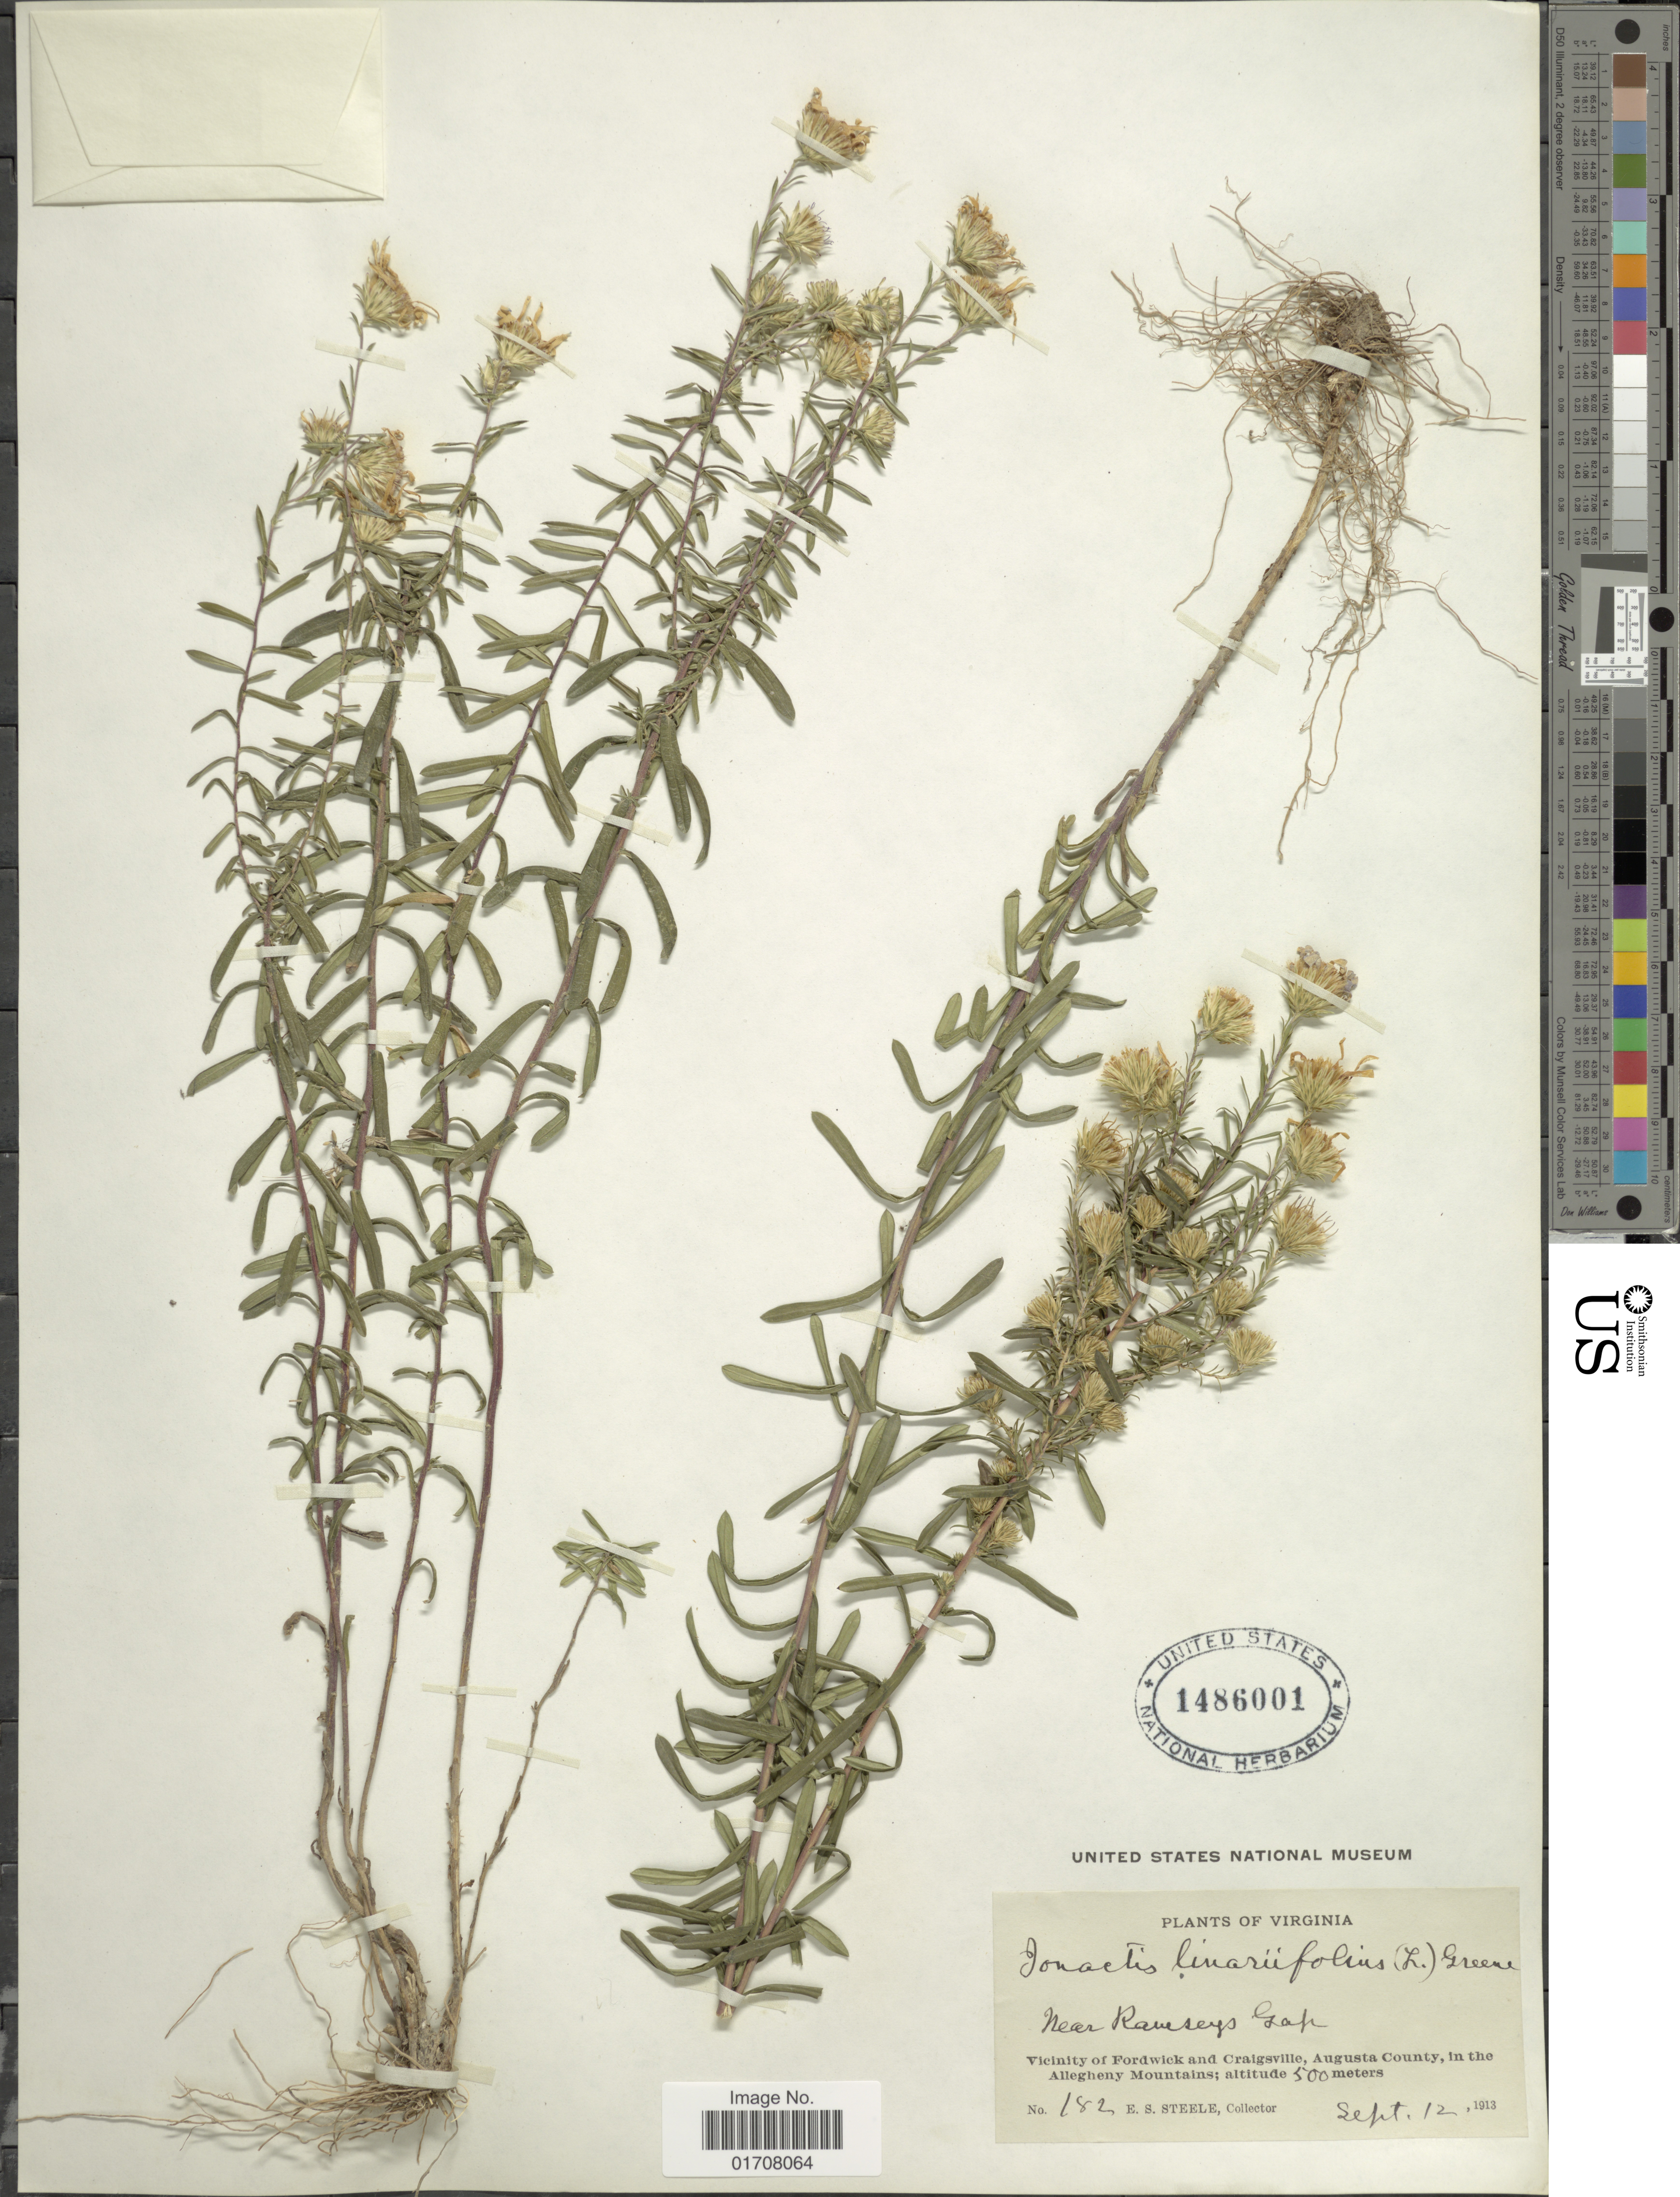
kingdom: Plantae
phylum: Tracheophyta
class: Magnoliopsida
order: Asterales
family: Asteraceae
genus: Ionactis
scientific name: Ionactis linariifolia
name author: (L.) Greene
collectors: E. Steele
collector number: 182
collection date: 1913-09-12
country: United States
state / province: Virginia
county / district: Augusta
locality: Vicinity of Fordwick and Craigsville, Augusta County,in the Allegheny Mountains, Near Ramseys Gap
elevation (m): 500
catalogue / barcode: US 1486001